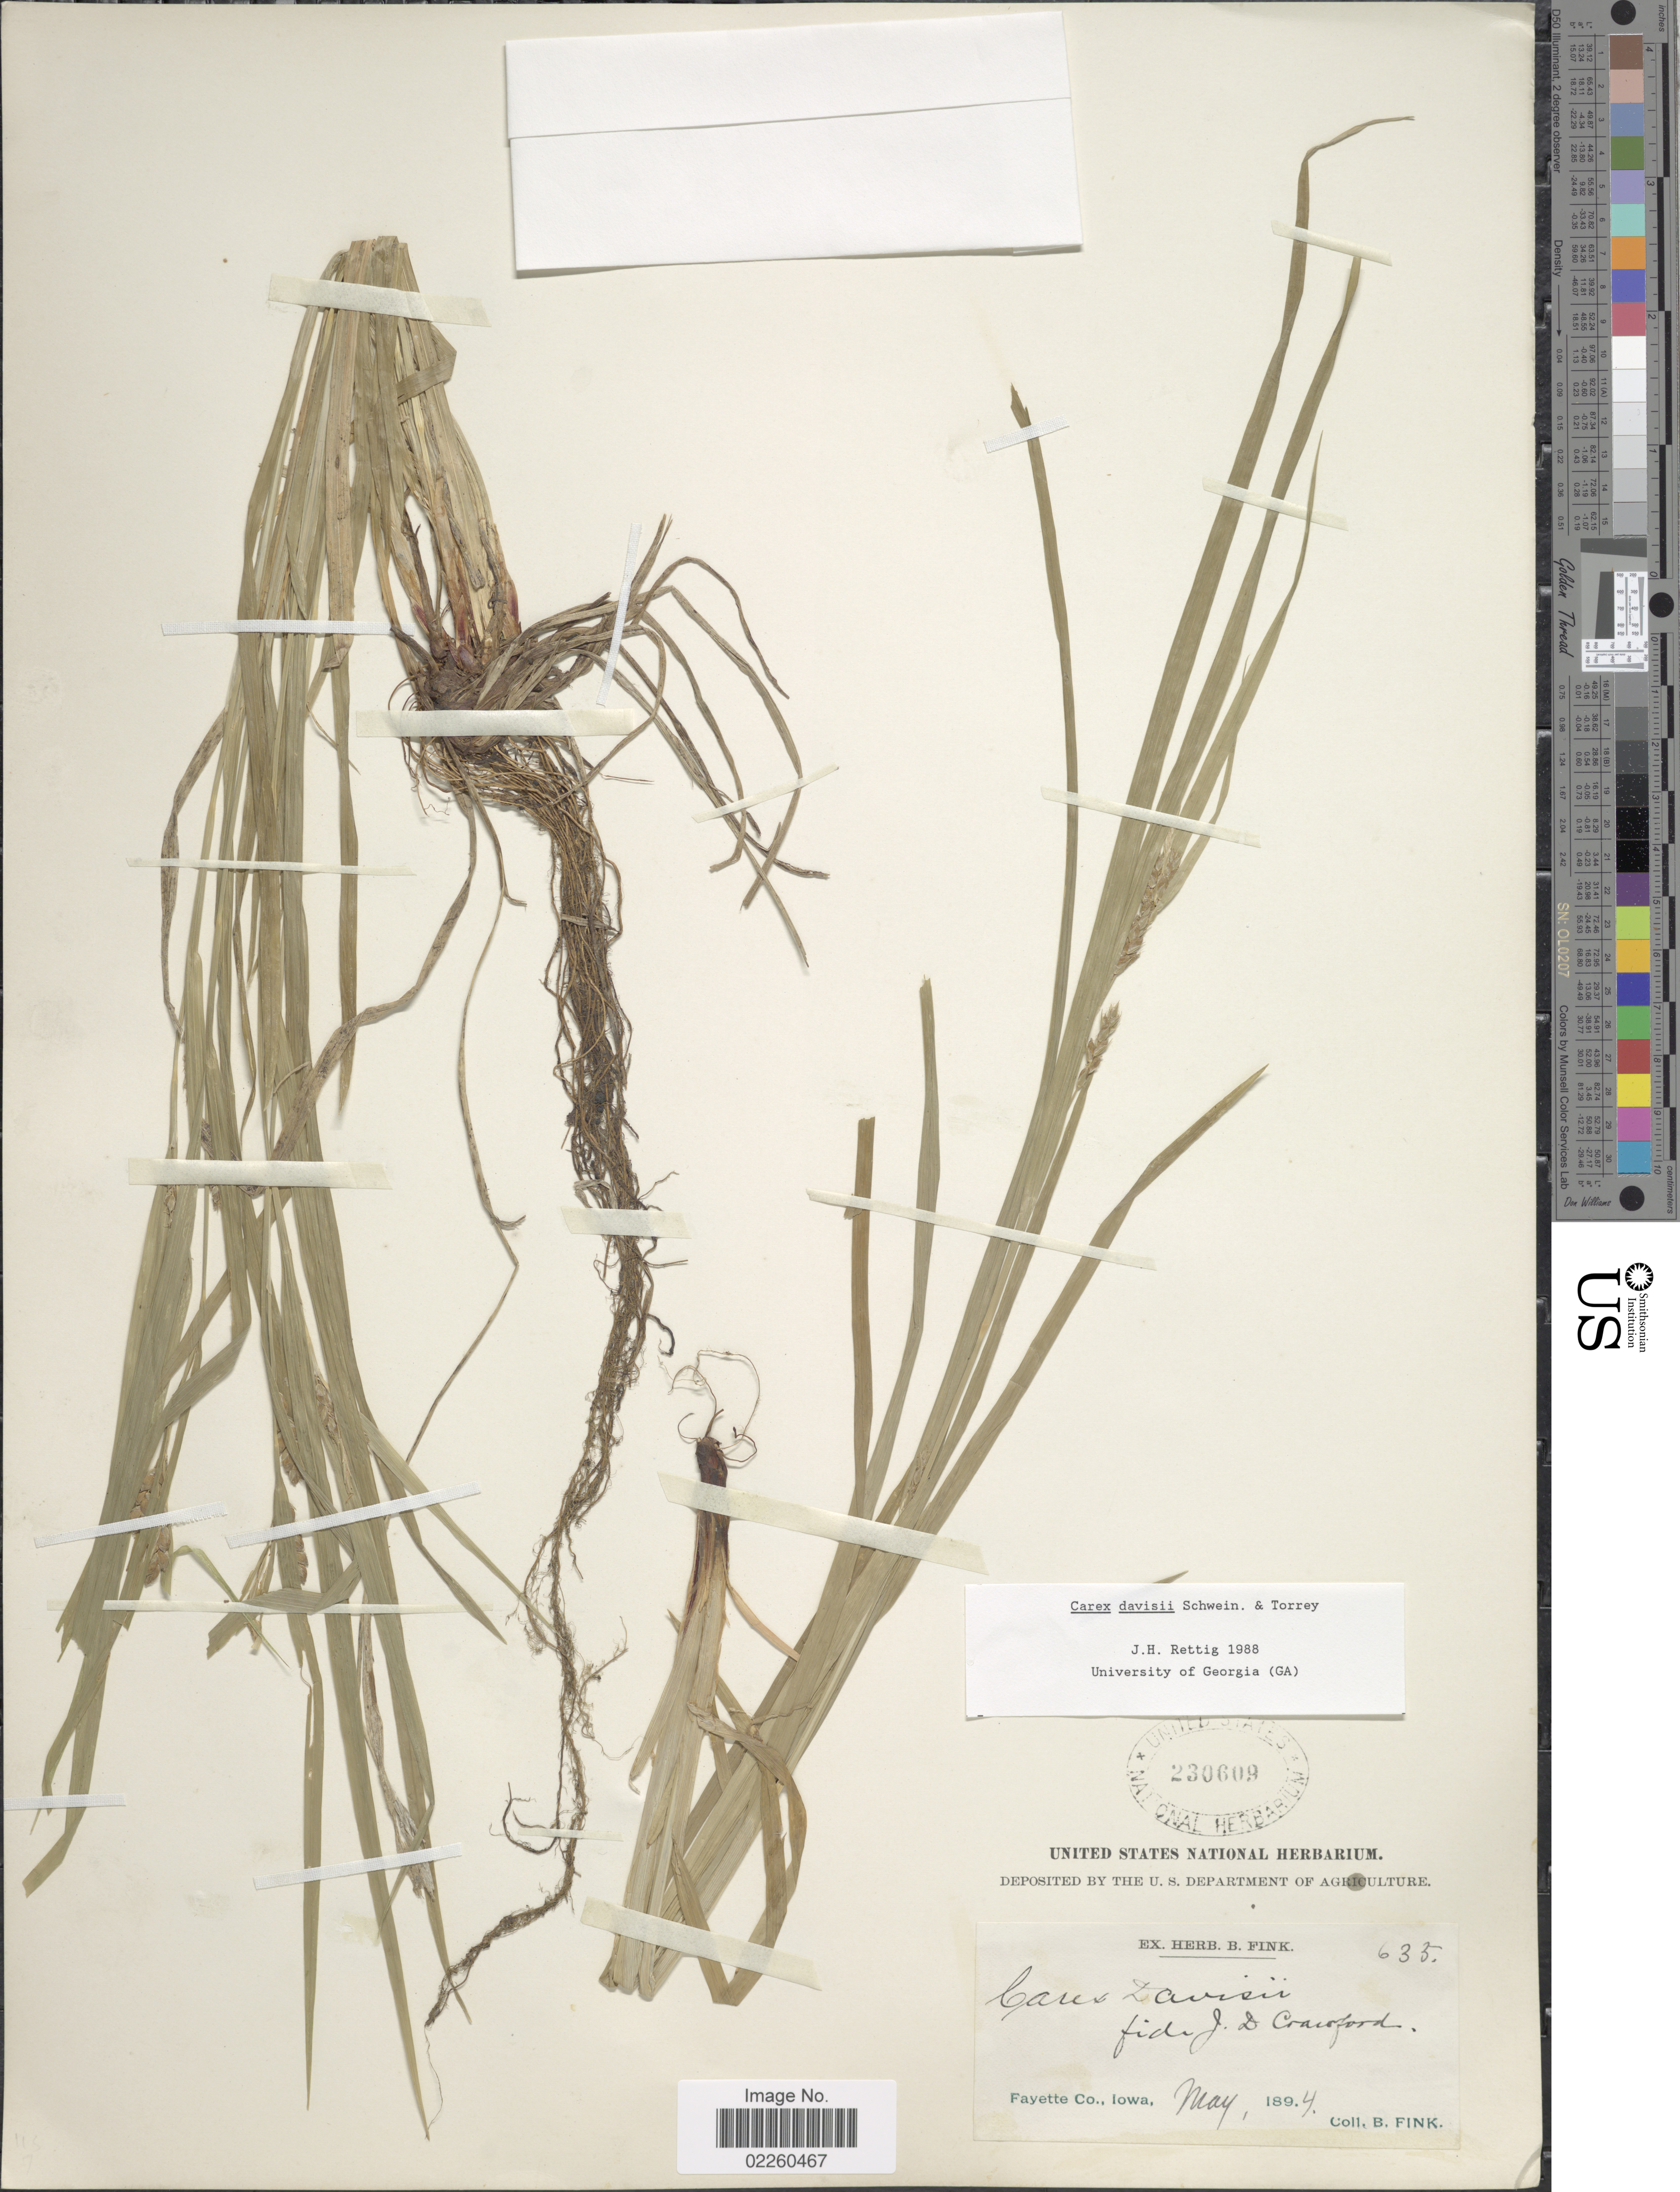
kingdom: Plantae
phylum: Tracheophyta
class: Liliopsida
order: Poales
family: Cyperaceae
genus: Carex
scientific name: Carex davisii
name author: Schwein. & Torr.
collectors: B. Fink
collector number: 635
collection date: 1894-05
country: United States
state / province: Iowa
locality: Fayette Co.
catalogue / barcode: US 230609